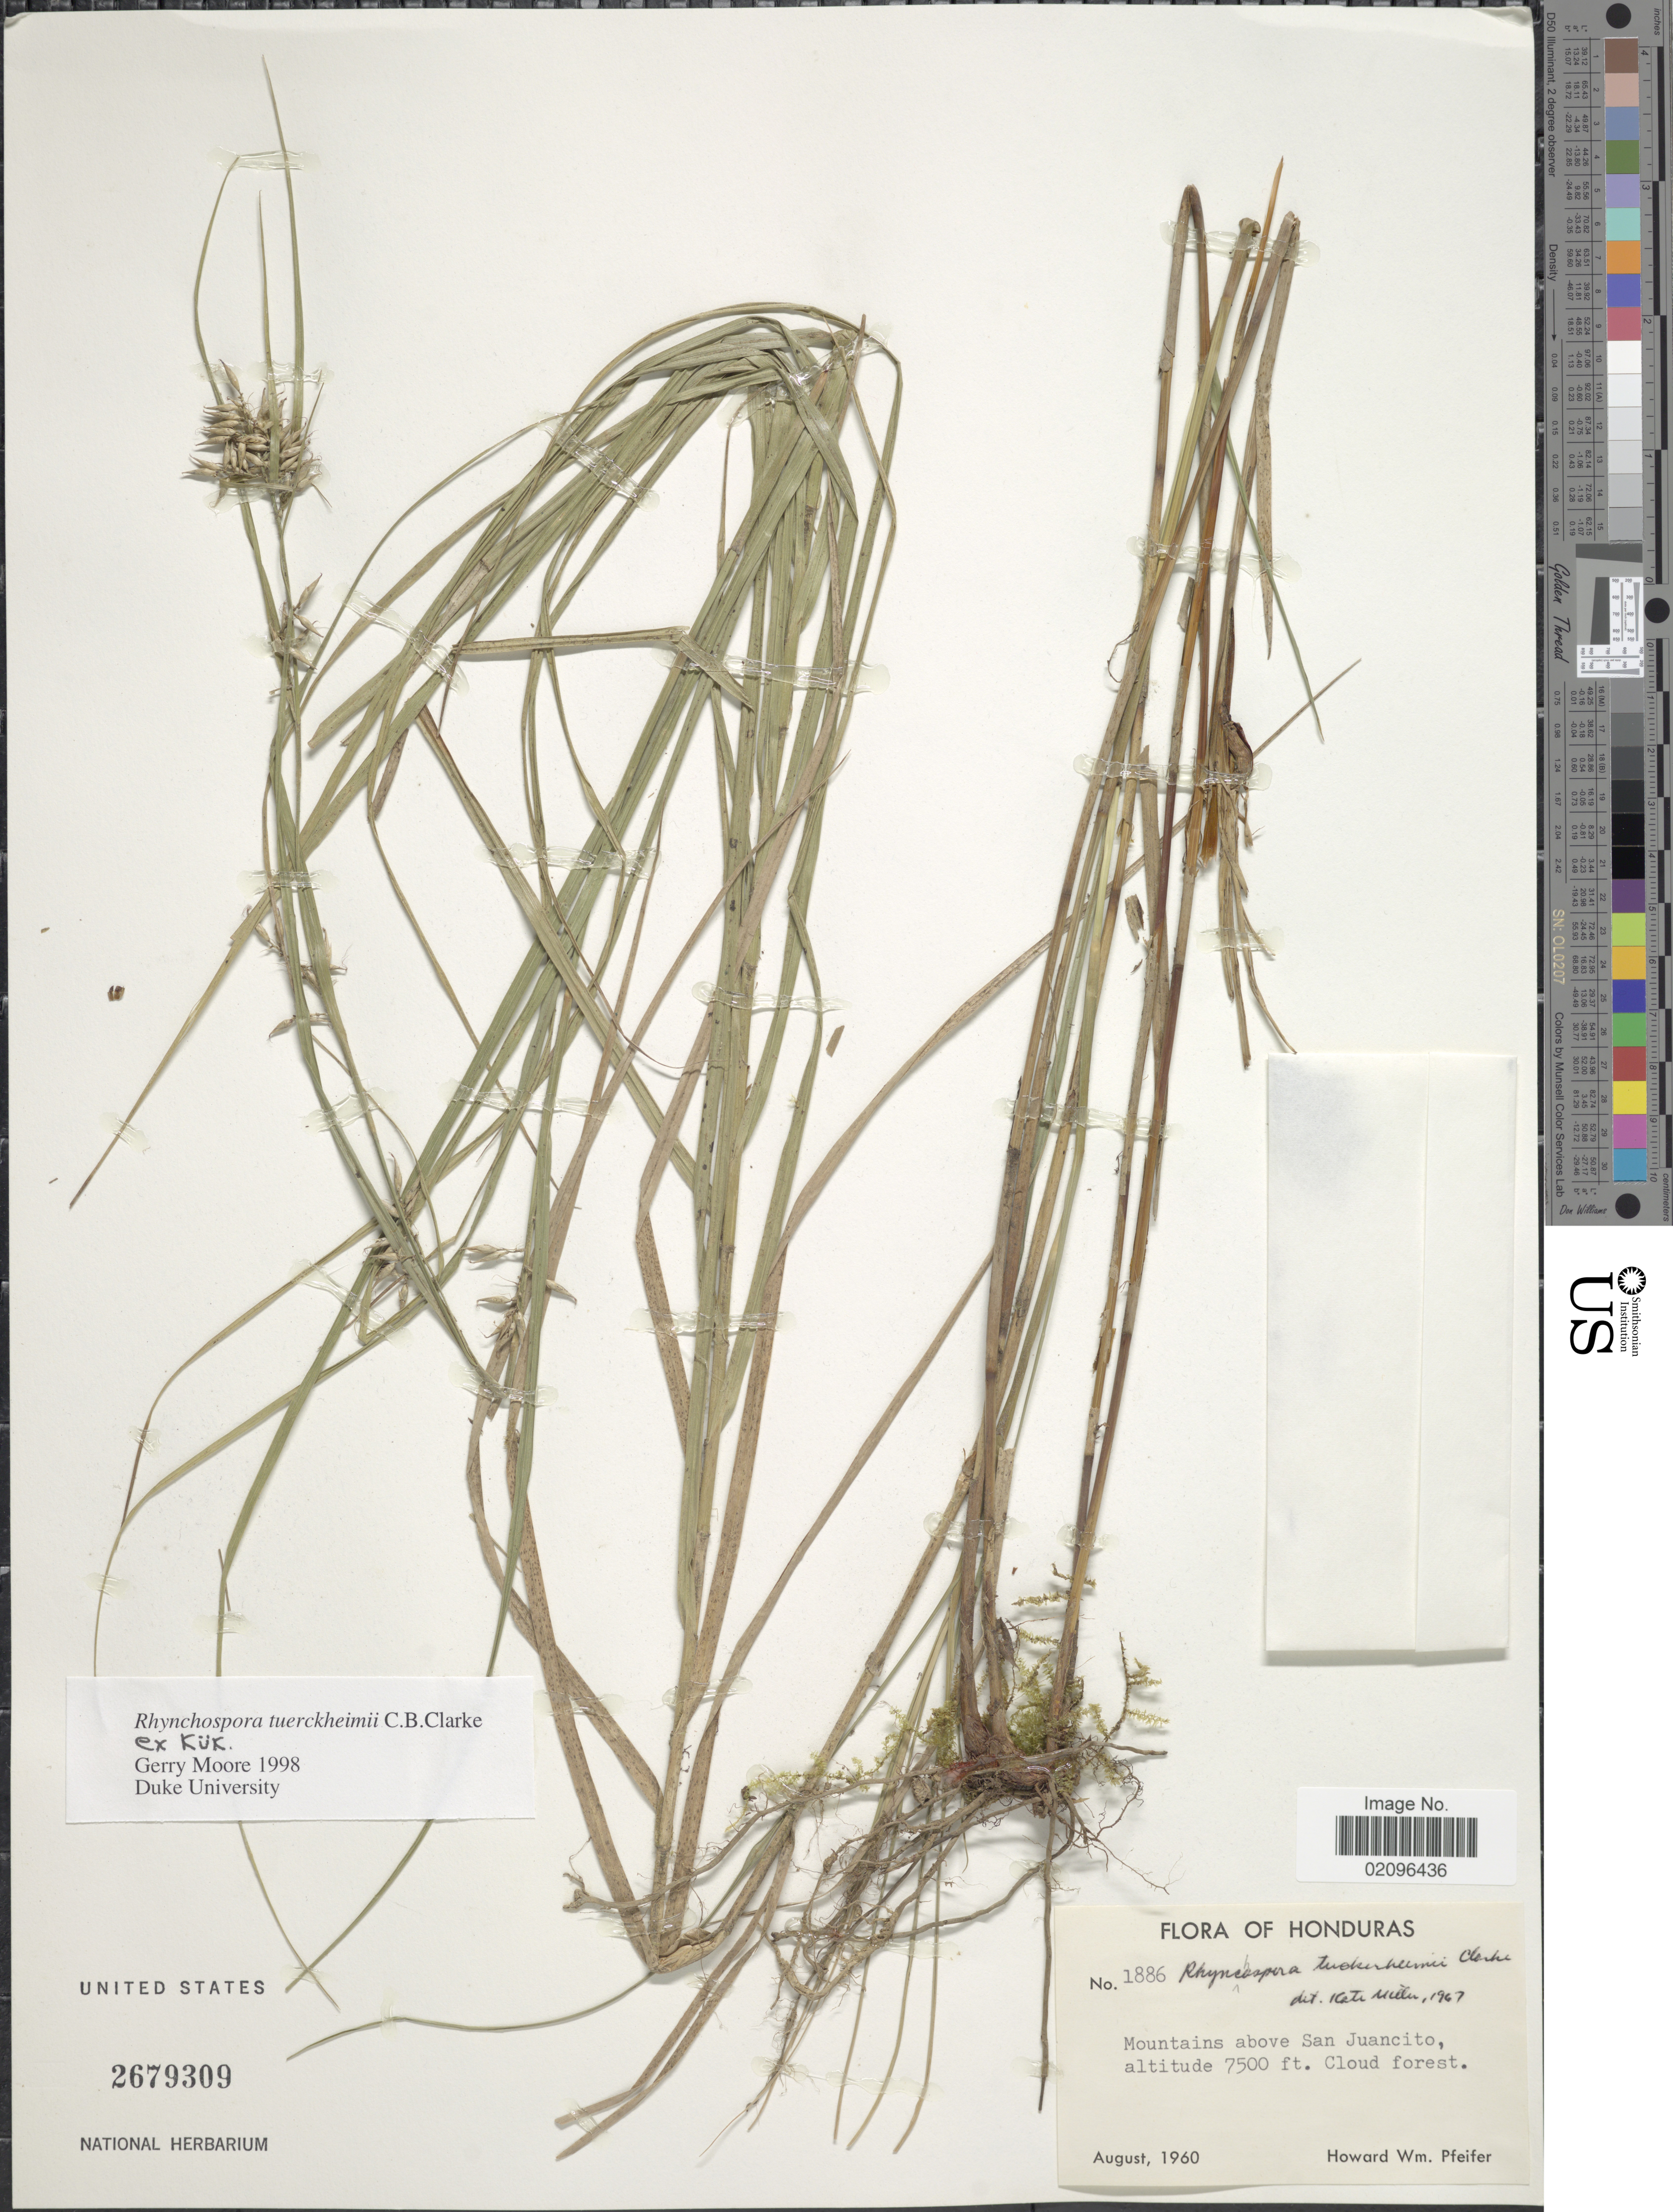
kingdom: Plantae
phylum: Tracheophyta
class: Liliopsida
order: Poales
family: Cyperaceae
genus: Rhynchospora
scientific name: Rhynchospora tuerckheimii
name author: C.B. Clarke ex Kük.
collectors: H. W. Pfeifer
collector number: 1886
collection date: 1960-08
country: Honduras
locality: Mountains above San Juancito.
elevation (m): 2286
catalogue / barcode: US 2679309